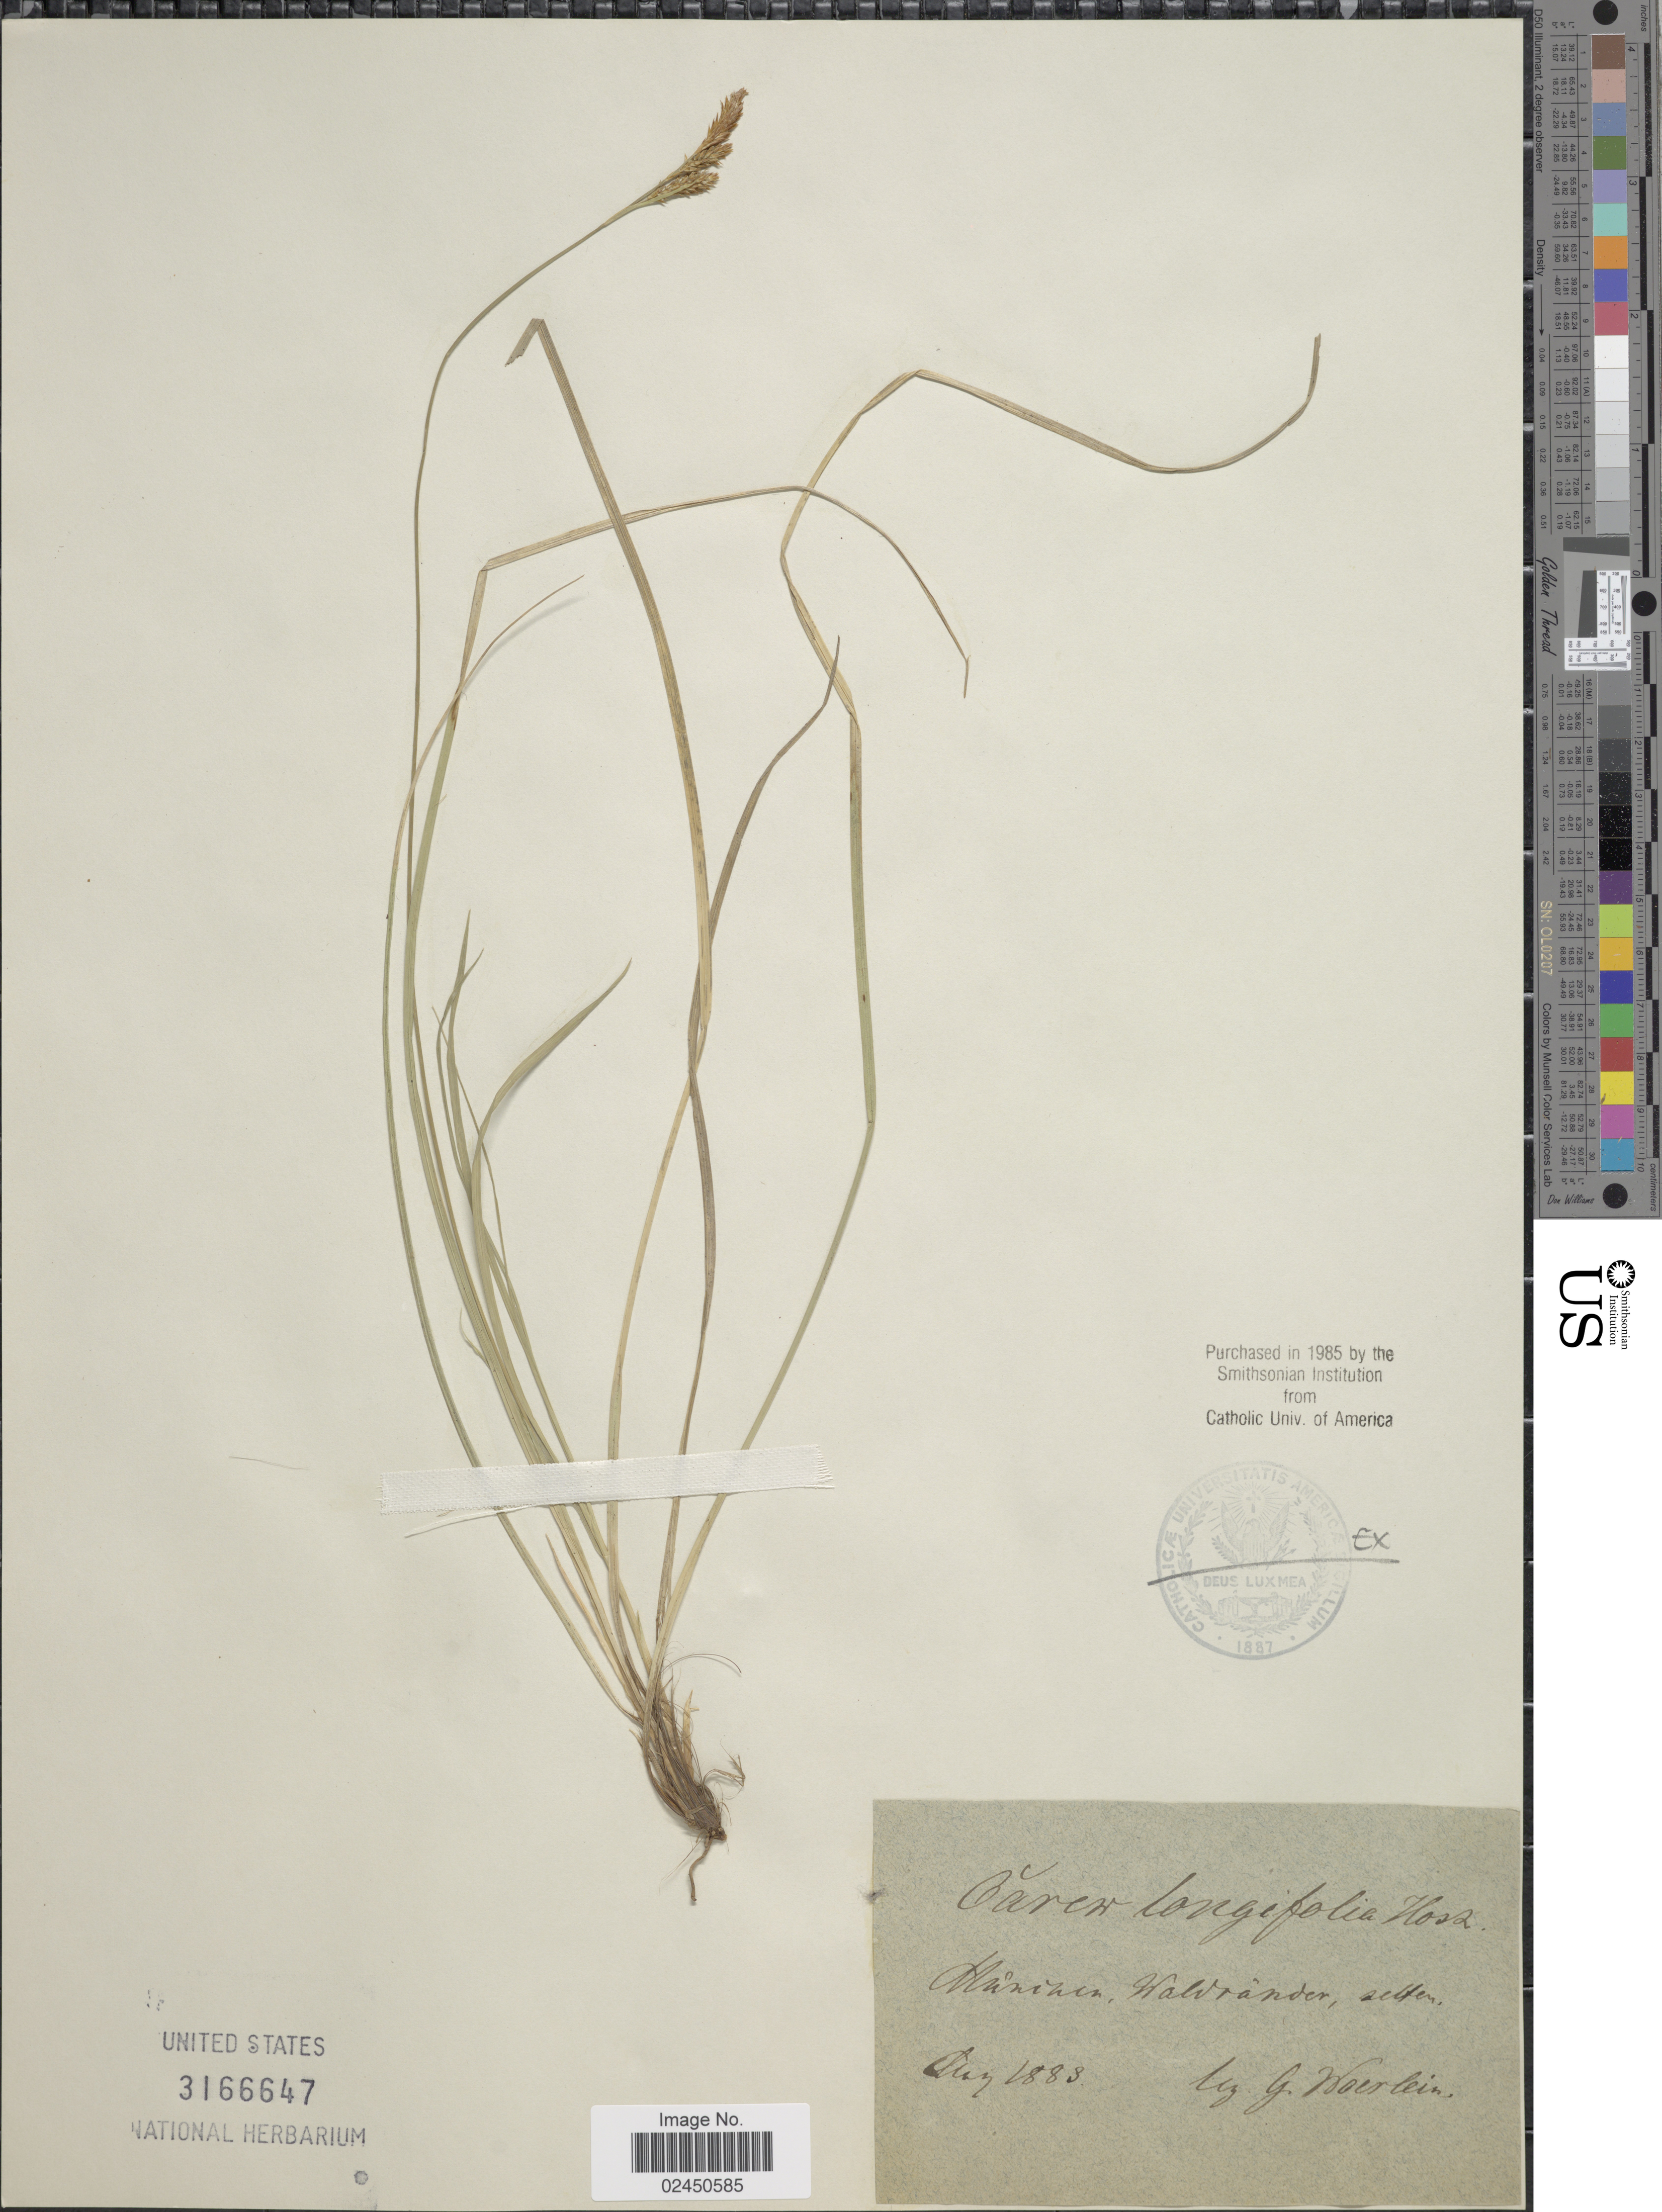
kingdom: Plantae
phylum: Tracheophyta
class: Liliopsida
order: Poales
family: Cyperaceae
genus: Carex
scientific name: Carex umbrosa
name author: Host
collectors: G. Woerlein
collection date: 1883-08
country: Germany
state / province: Bayern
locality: München, Waldrander, selten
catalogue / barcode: US 3166647